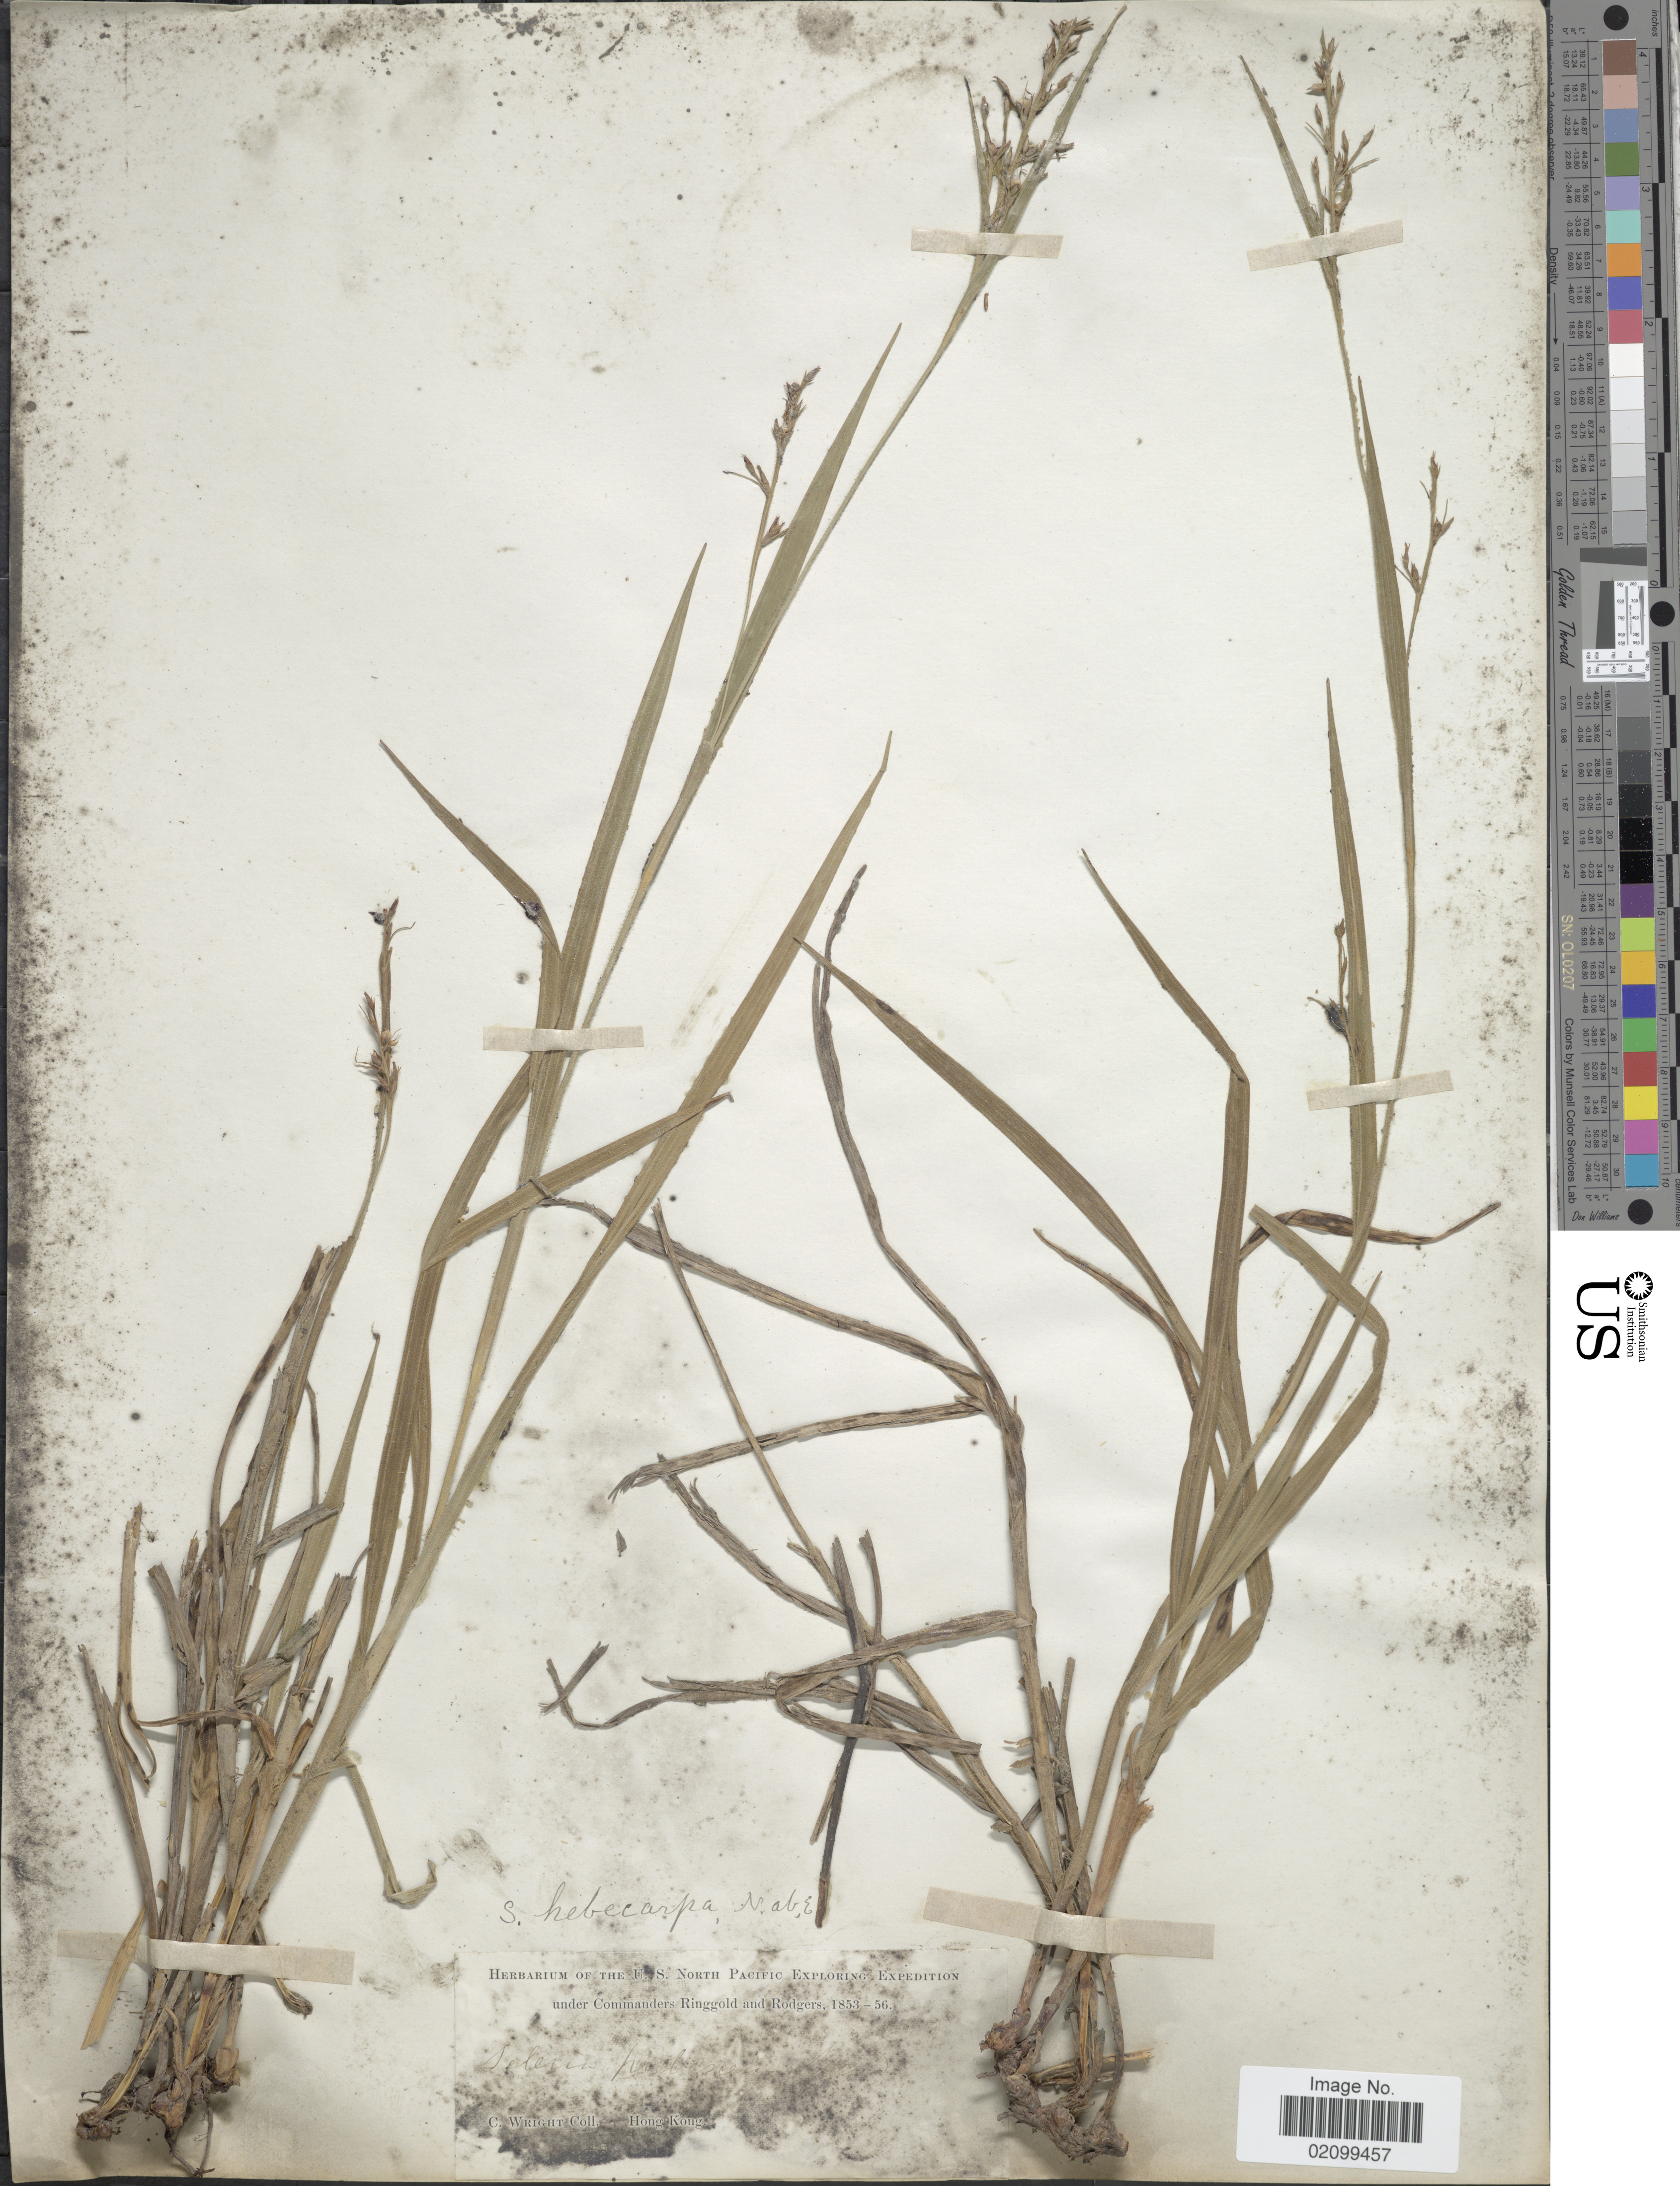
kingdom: Plantae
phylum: Tracheophyta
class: Liliopsida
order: Poales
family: Cyperaceae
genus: Scleria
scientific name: Scleria levis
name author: Retz.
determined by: Strong, Mark T., (BOT), Smithsonian Institution - National Museum of Natural History (UNITED STATES)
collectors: C. Wright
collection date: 1853/1856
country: China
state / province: Hong Kong